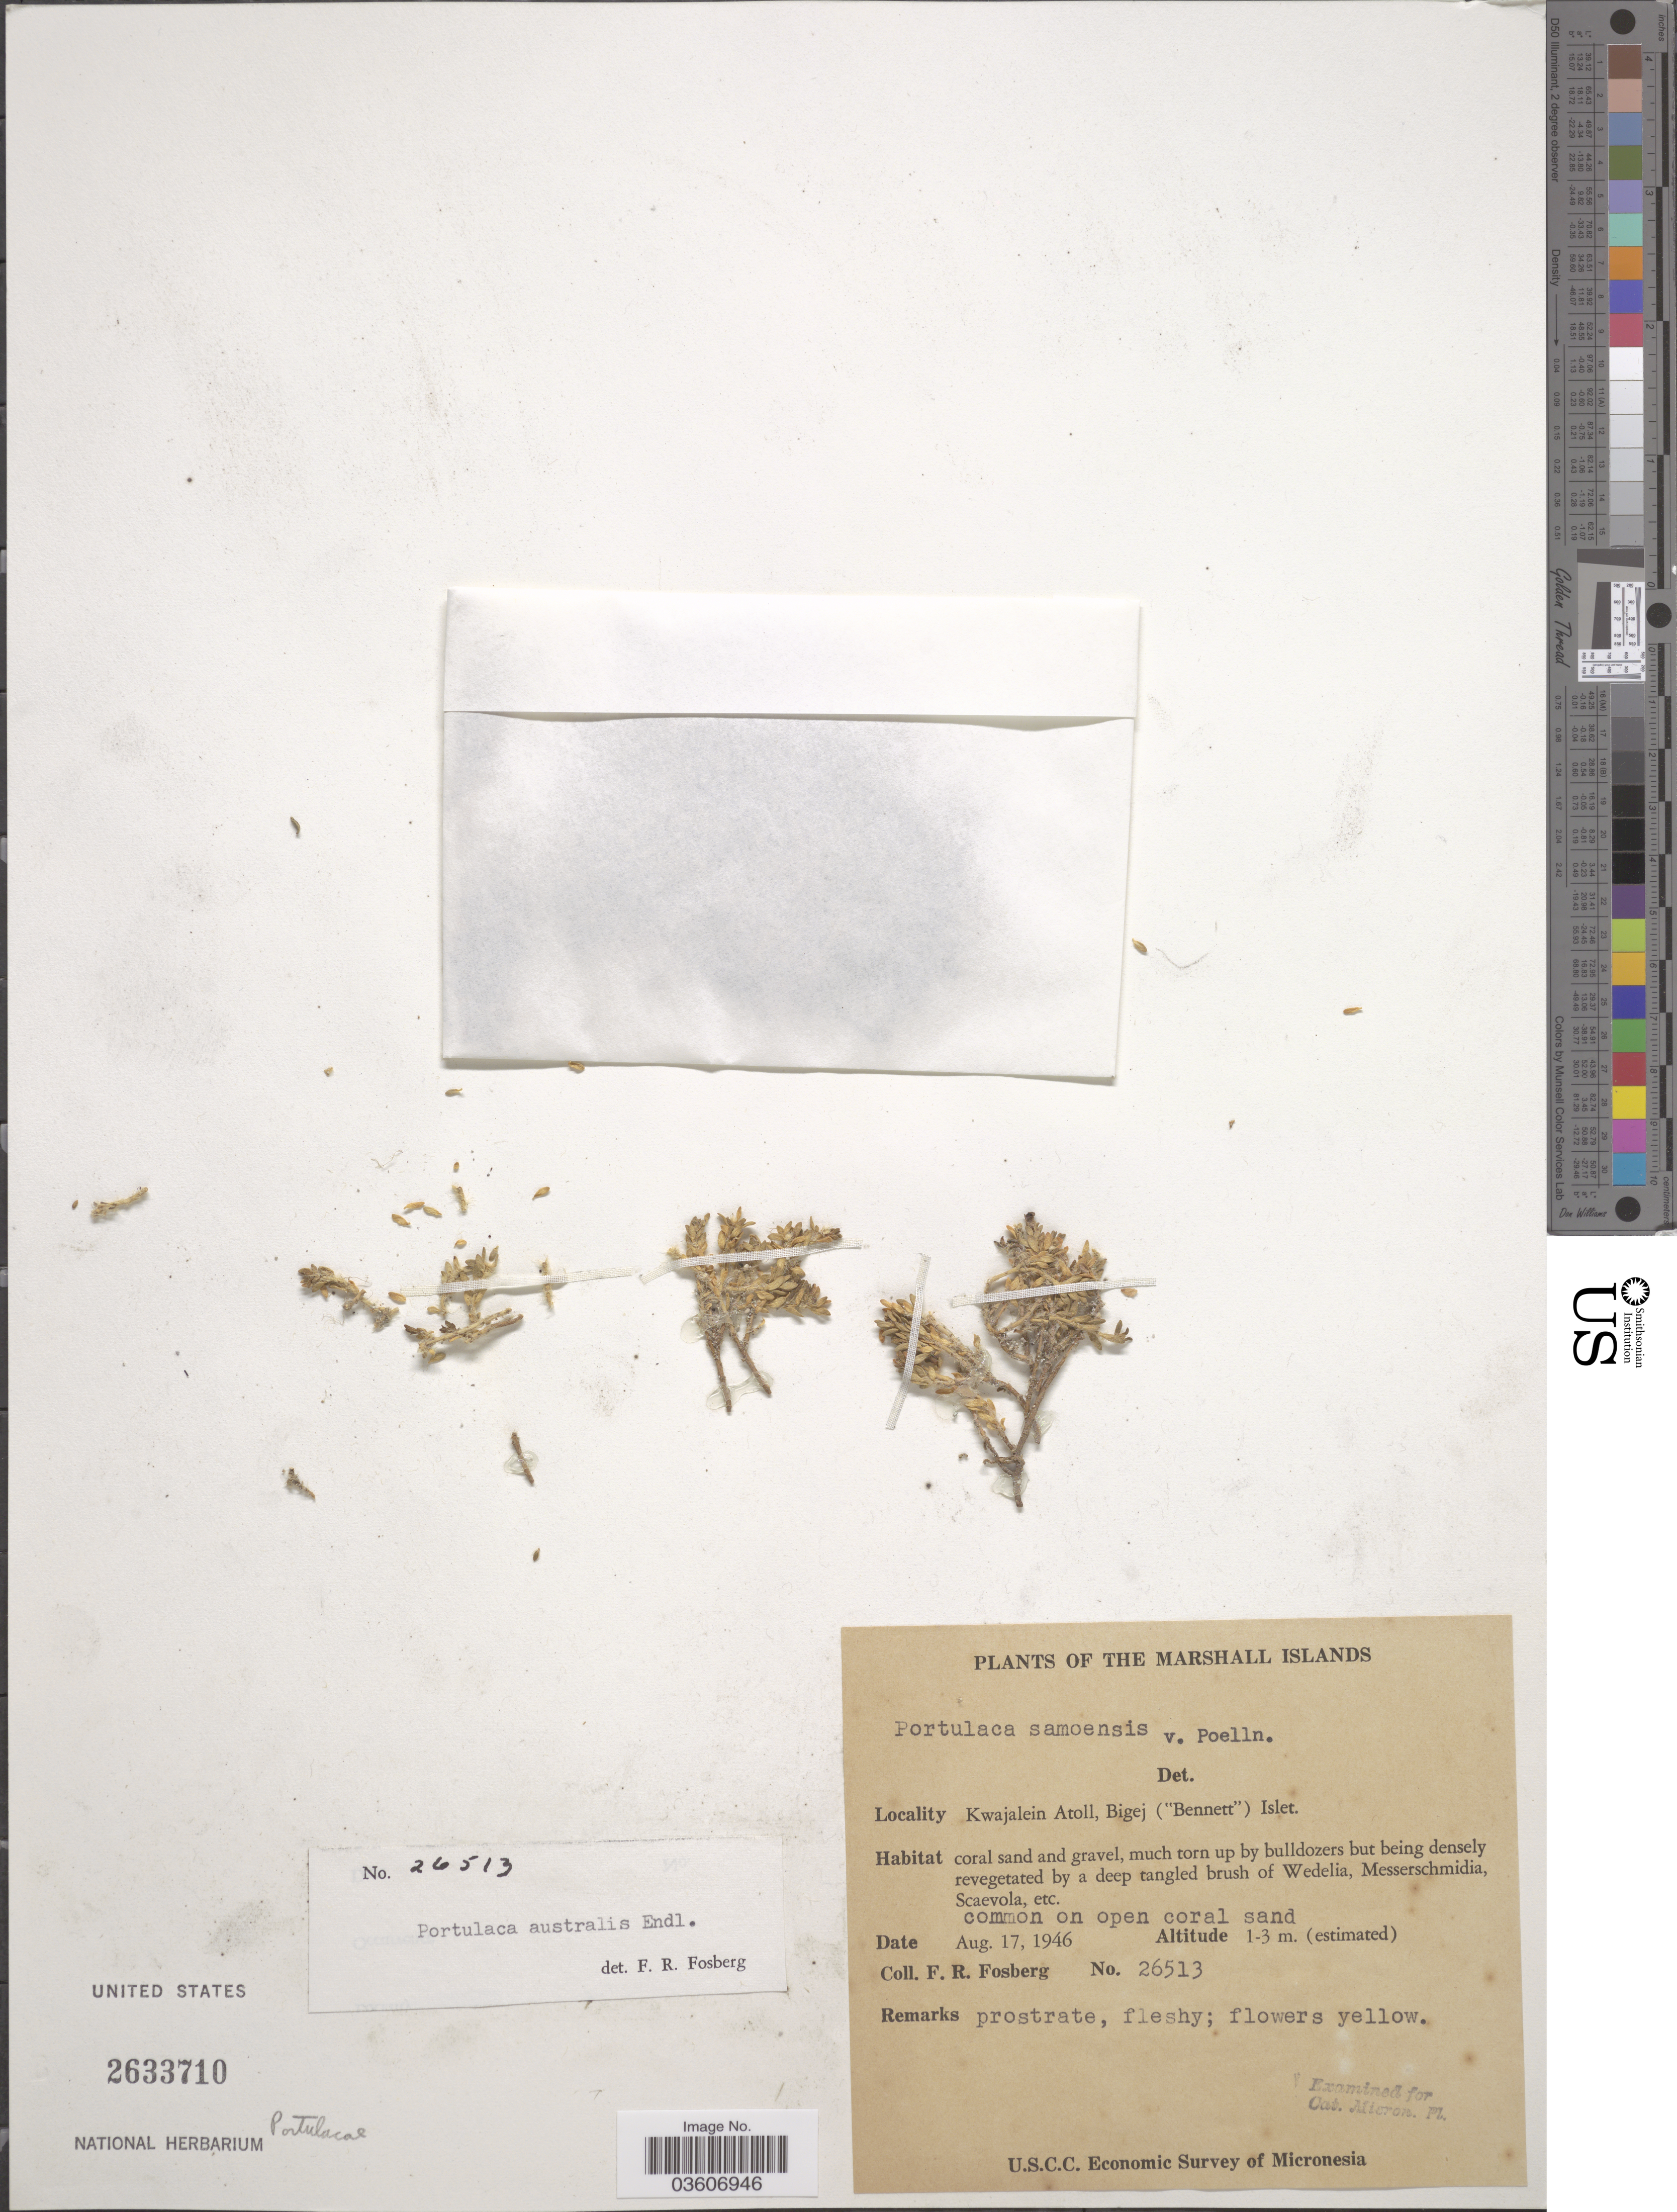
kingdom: Plantae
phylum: Tracheophyta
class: Magnoliopsida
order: Caryophyllales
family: Portulacaceae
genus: Portulaca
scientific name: Portulaca australis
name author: Endl.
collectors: F. R. Fosberg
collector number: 26513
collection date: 1946-08-17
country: Marshall Islands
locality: Kwajalein Atoll, Bigej ("Bennett") Islet.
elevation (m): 1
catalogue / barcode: US 2633710